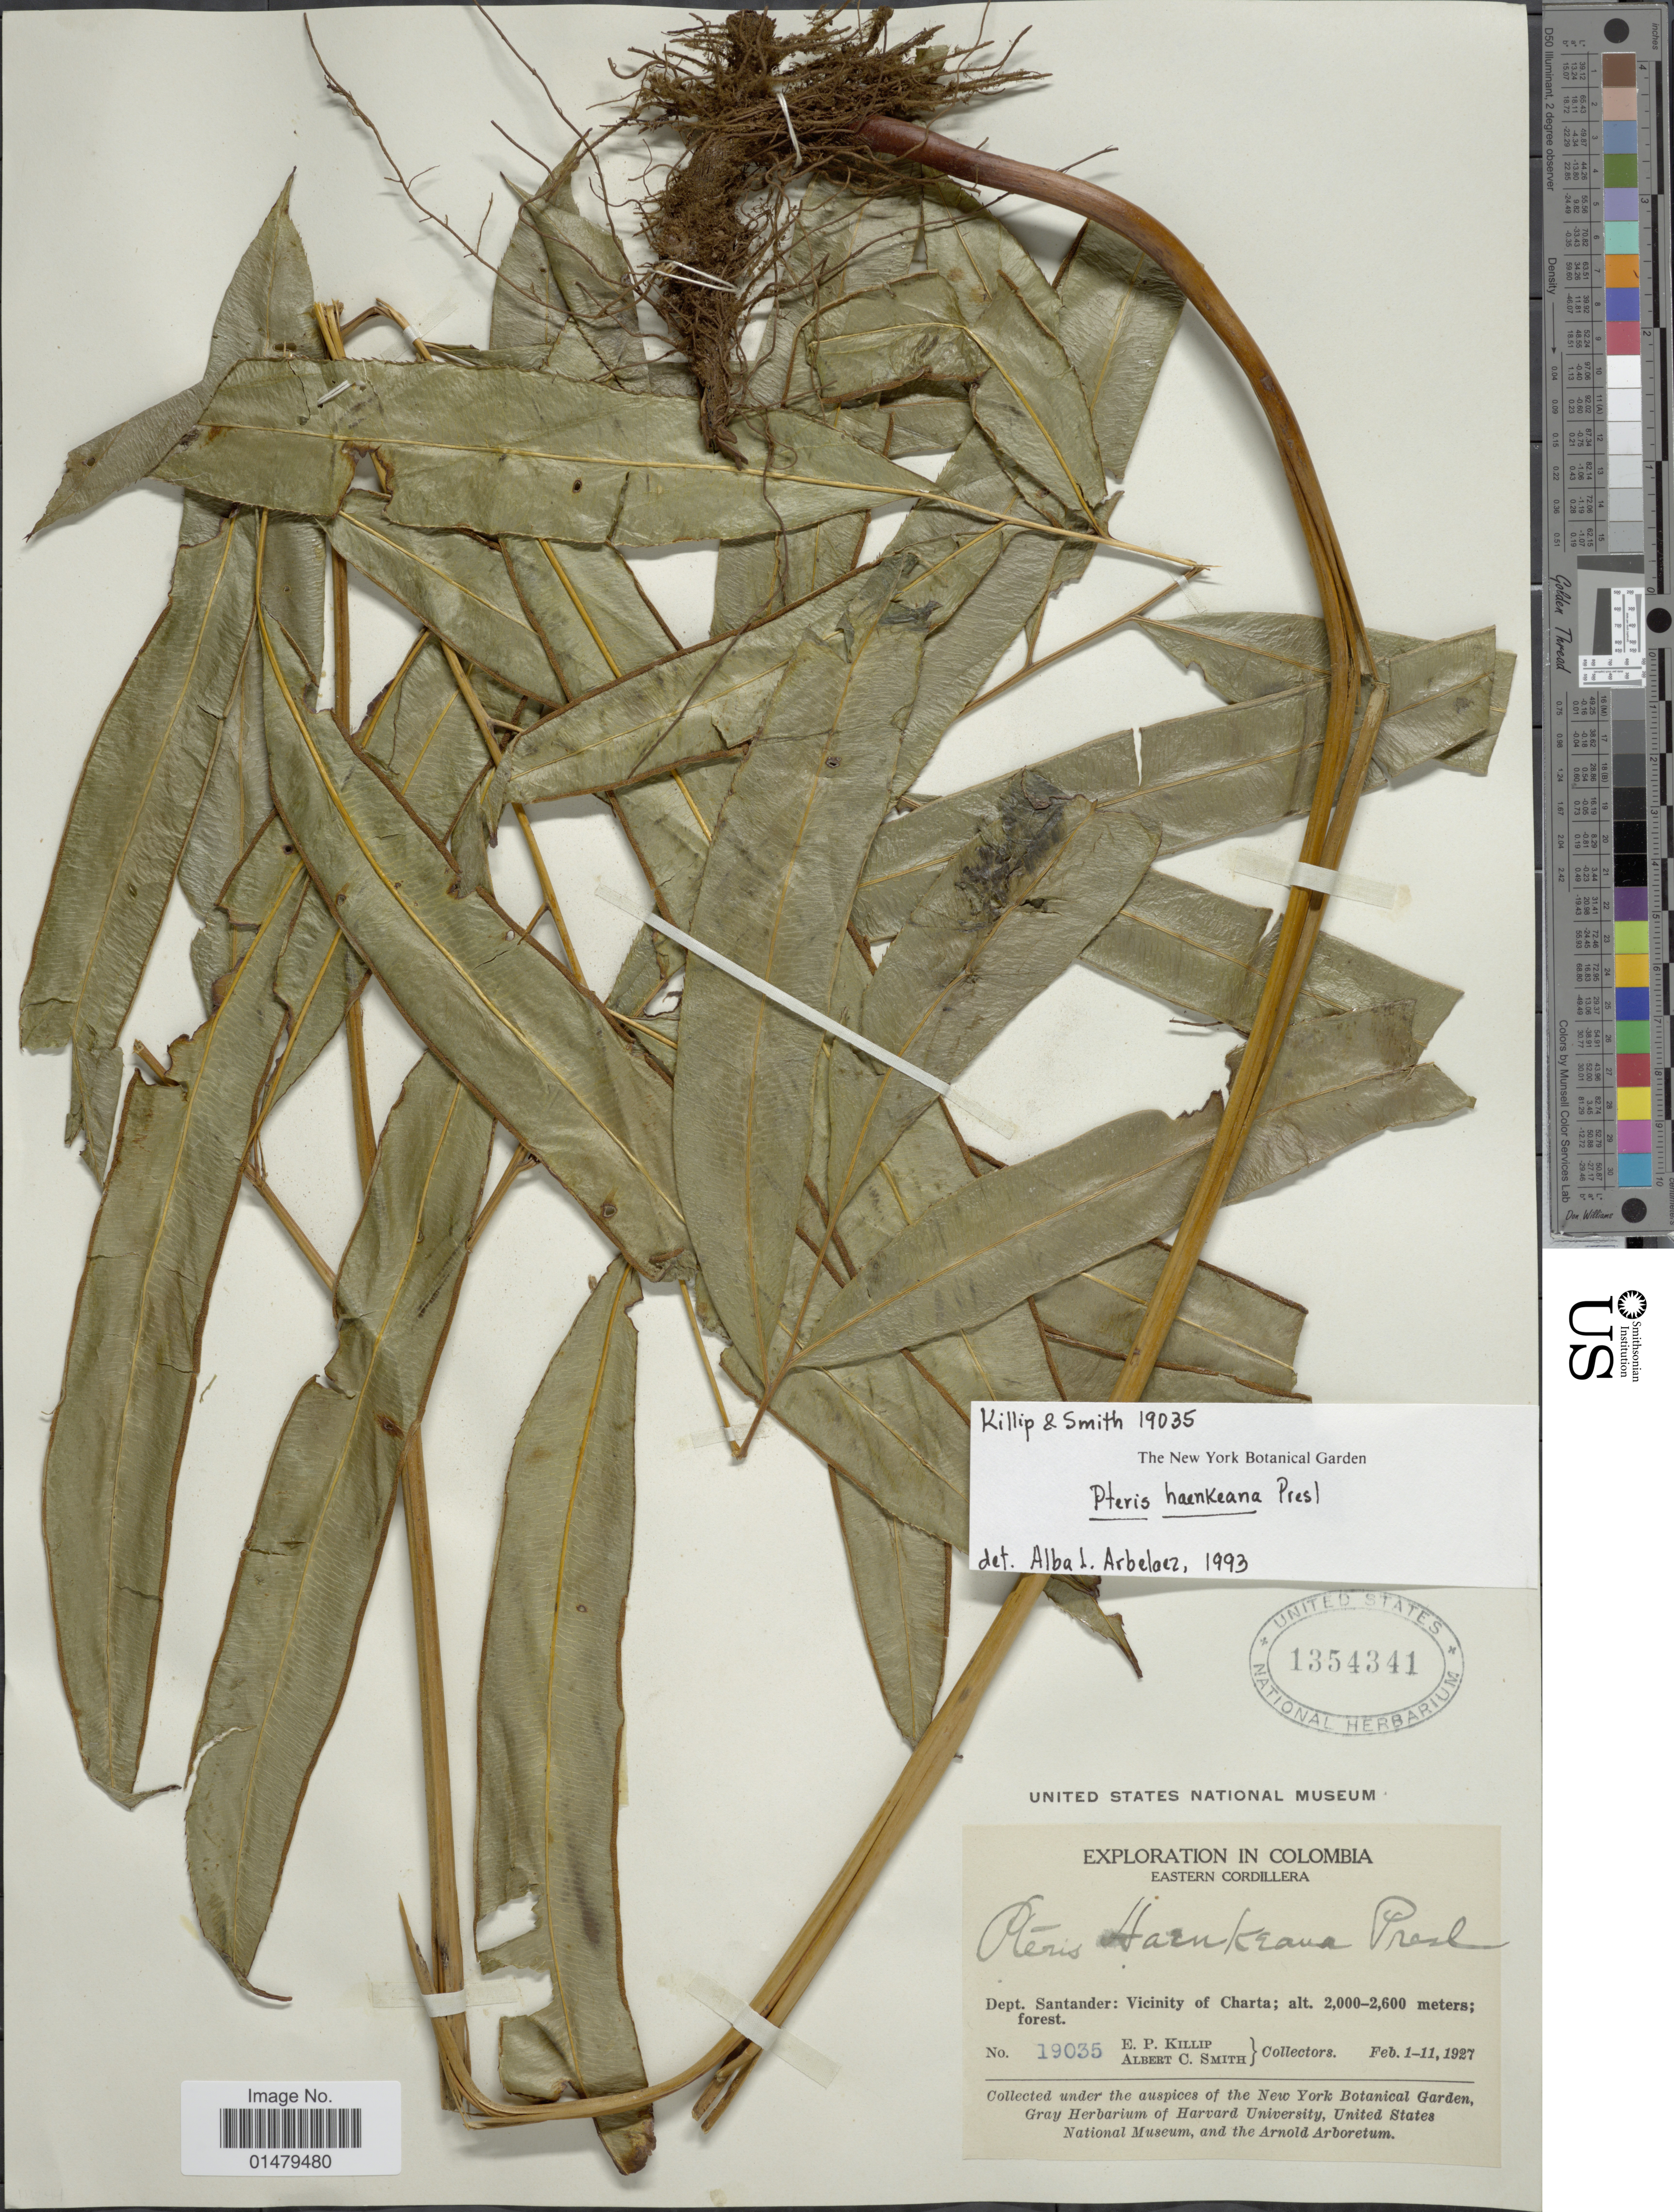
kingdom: Plantae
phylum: Tracheophyta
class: Polypodiopsida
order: Polypodiales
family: Pteridaceae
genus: Pteris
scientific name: Pteris haenkeana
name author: C. Presl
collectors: E. P. Killip & A. C. Smith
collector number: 19035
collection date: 1927-02-01/1927-02-11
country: Colombia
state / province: Santander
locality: Dept. Santander: Vicinity of Charta.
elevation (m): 2000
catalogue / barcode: US 1354341